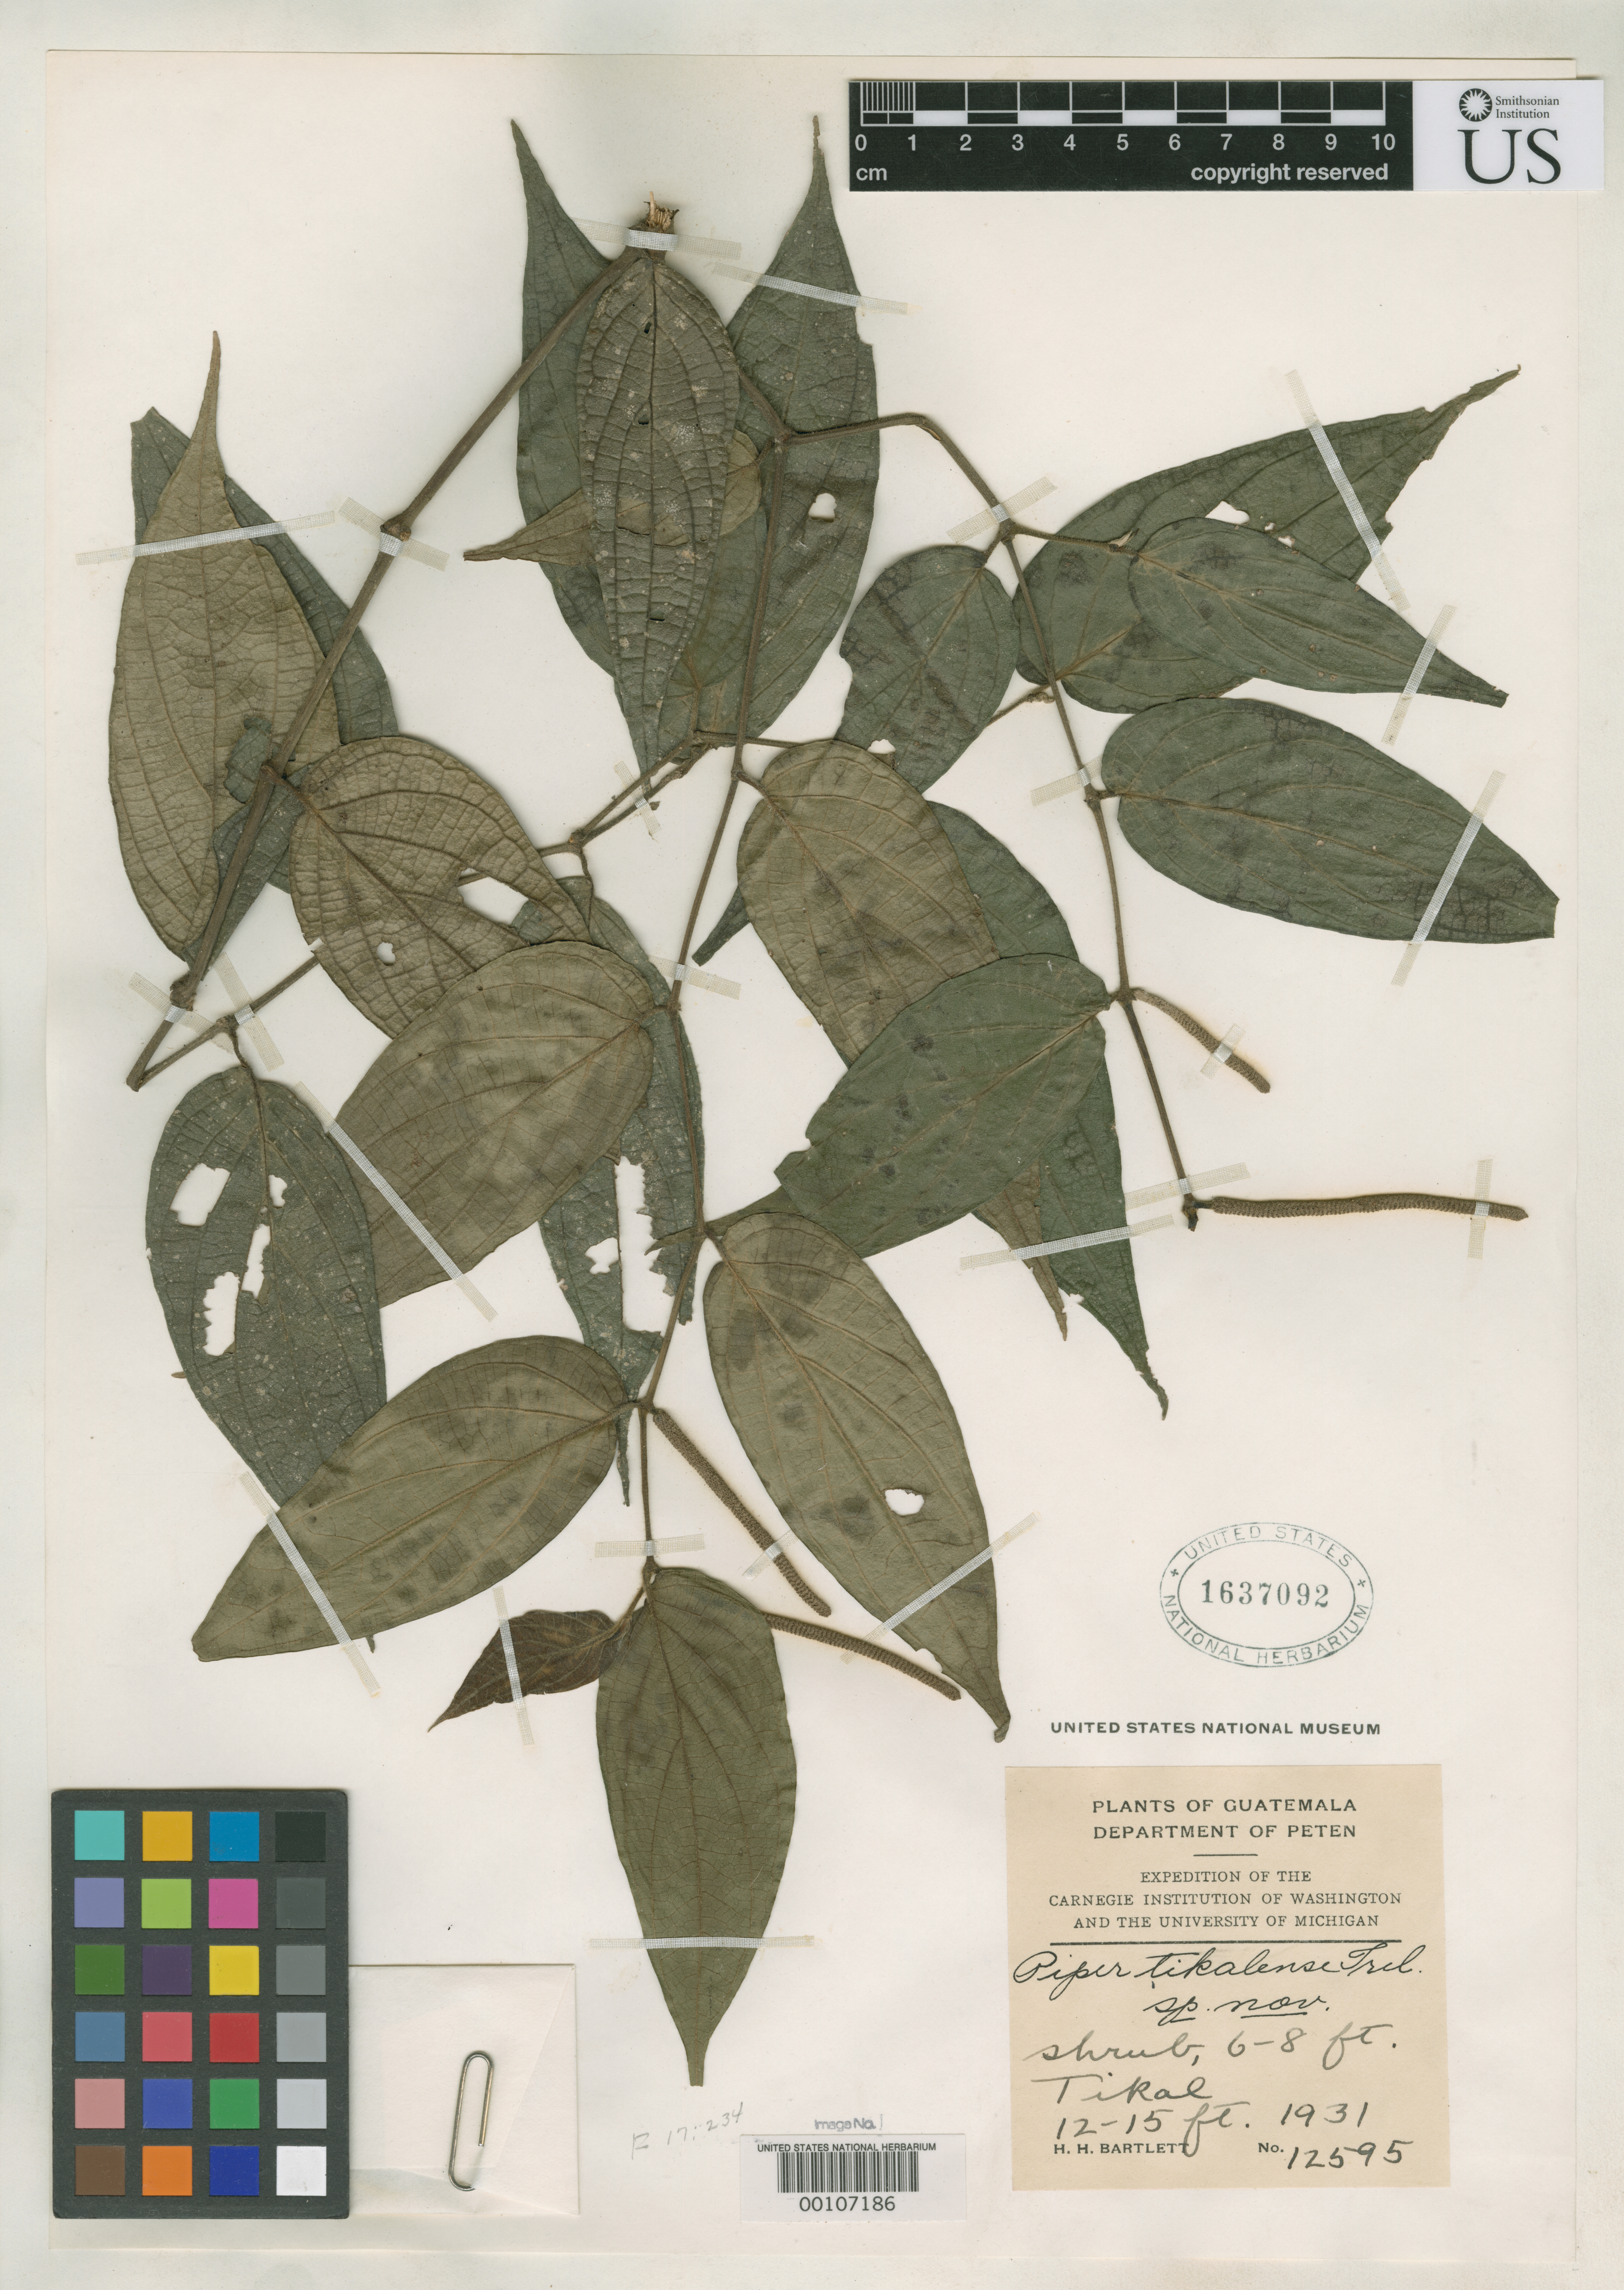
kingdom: Plantae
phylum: Tracheophyta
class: Magnoliopsida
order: Piperales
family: Piperaceae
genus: Piper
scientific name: Piper tikalense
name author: Trel.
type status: Isotype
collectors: H. H. Bartlett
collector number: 12595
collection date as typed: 12 Apr 1931 to 15 Apr 1931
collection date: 1931-04-12/1931-04-15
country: Guatemala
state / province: El Petén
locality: Tikal.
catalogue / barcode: US 1637092